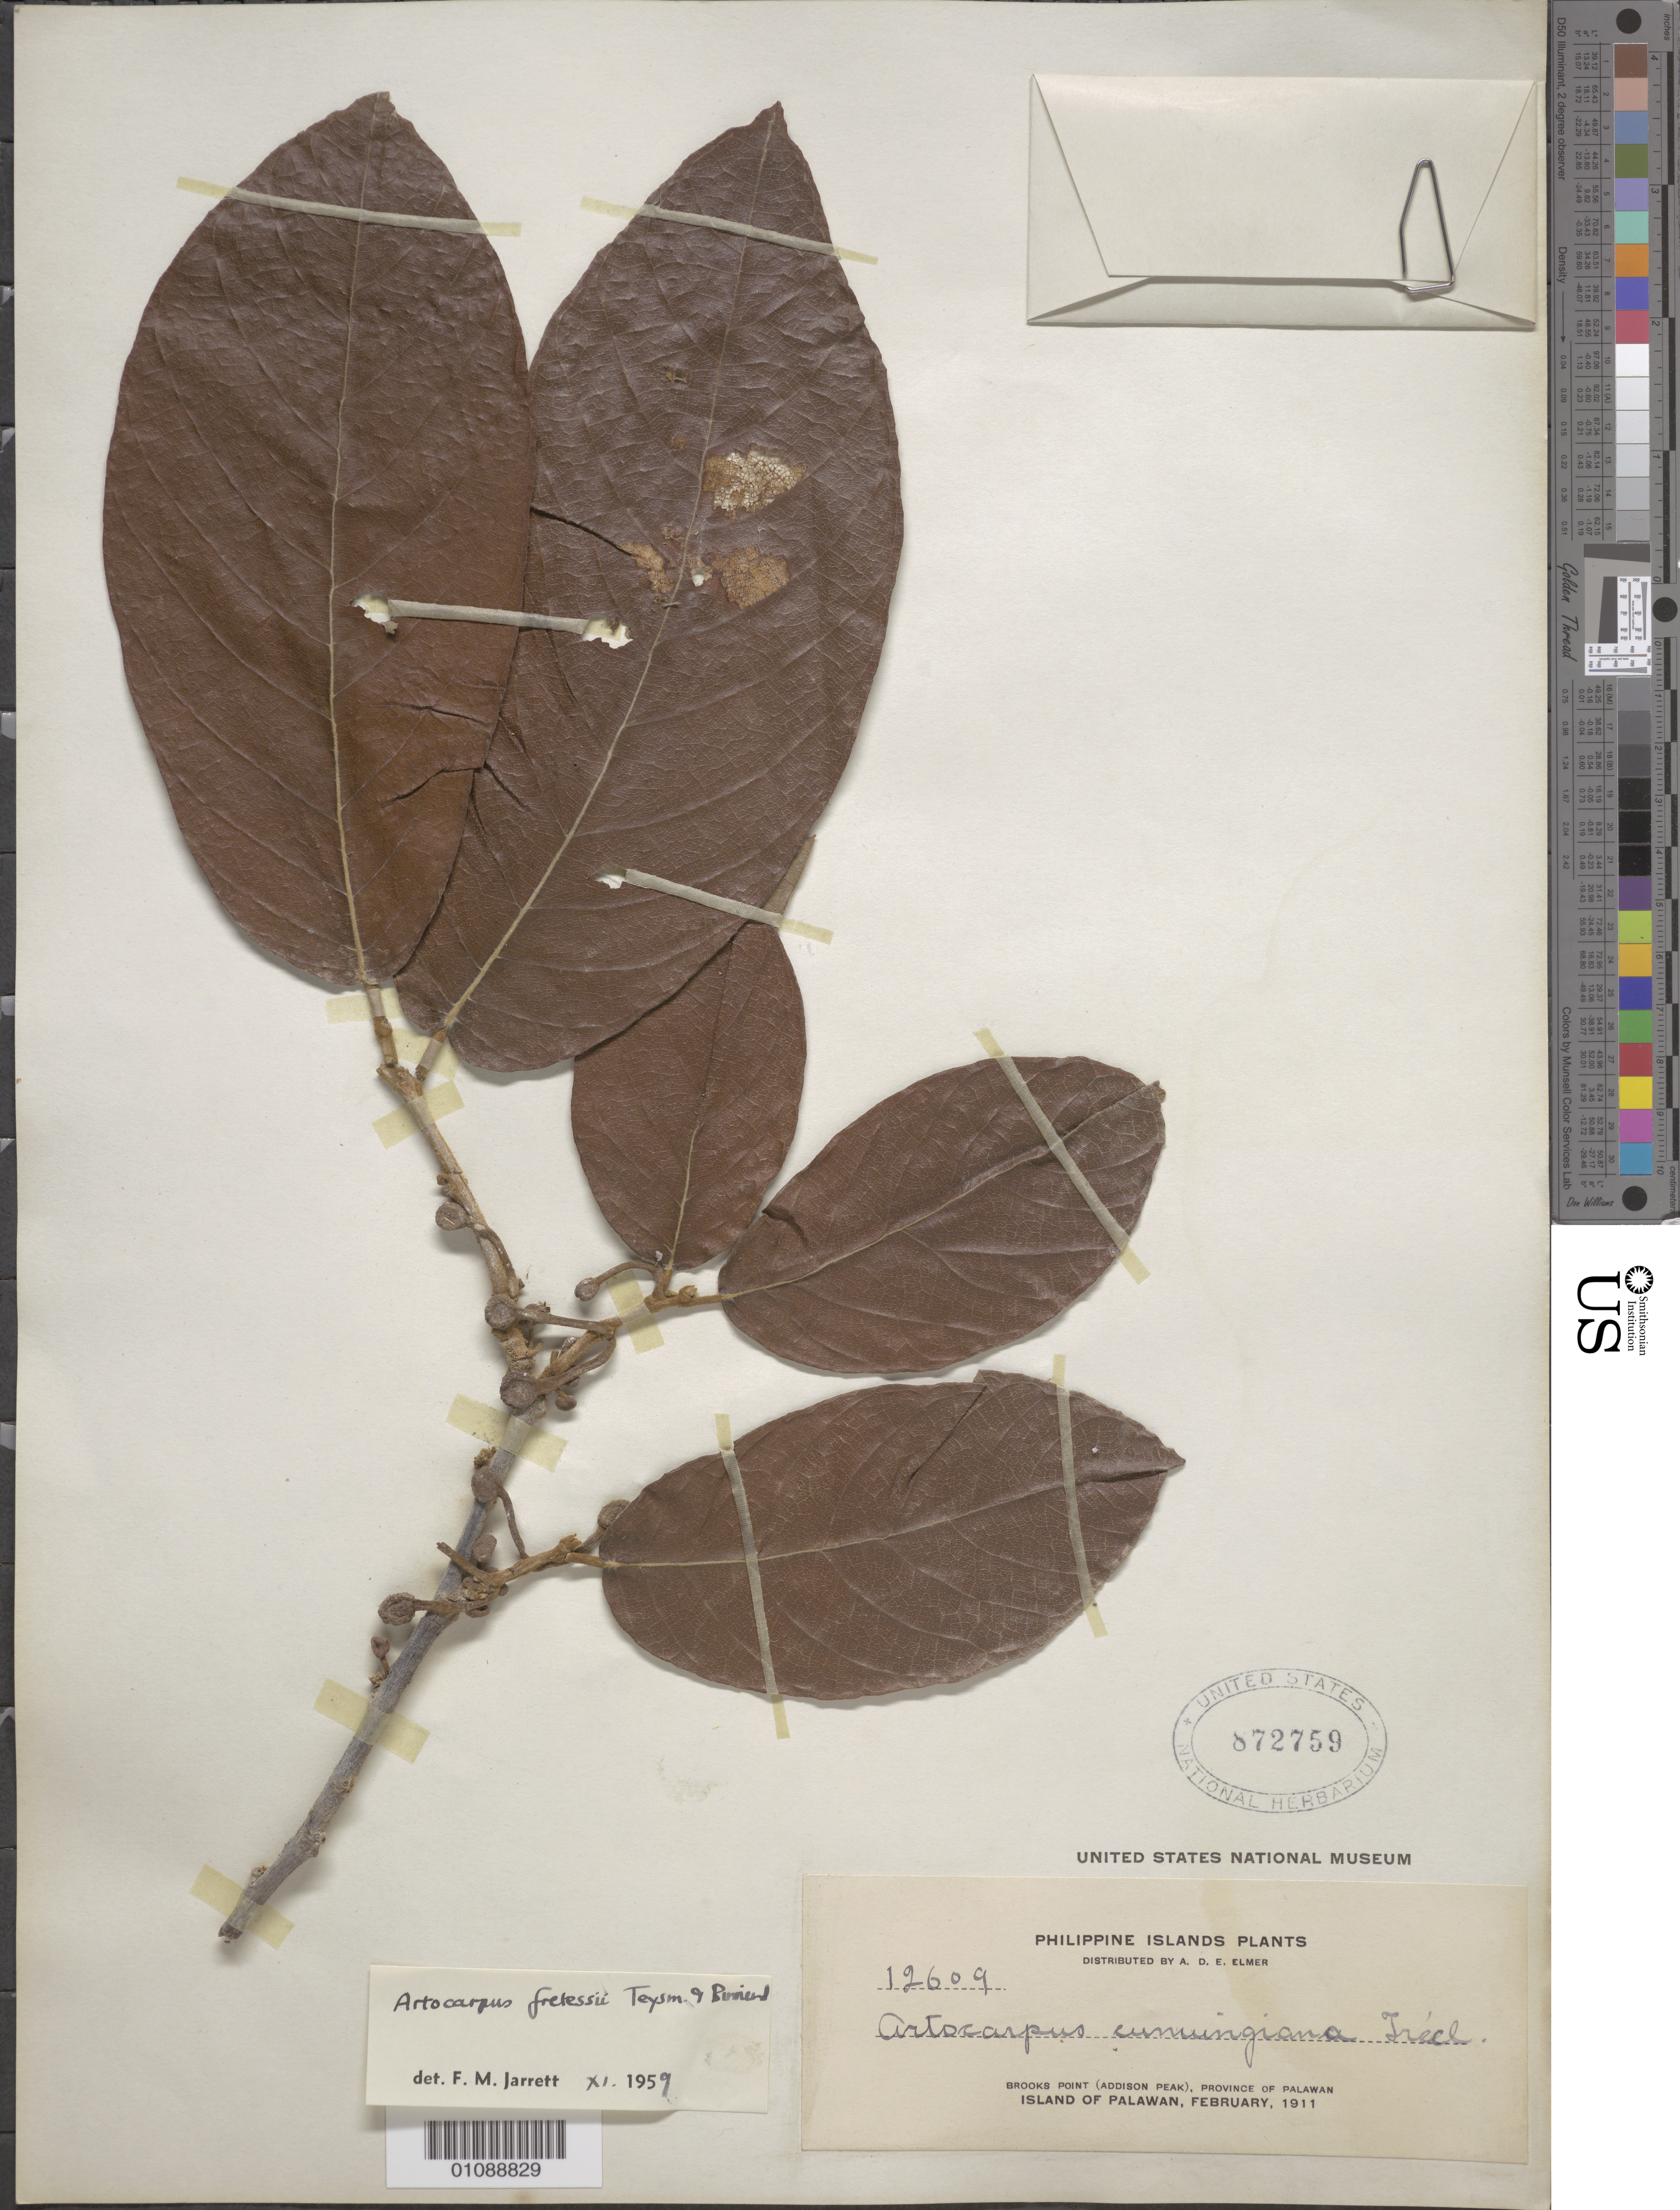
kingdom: Plantae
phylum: Tracheophyta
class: Magnoliopsida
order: Rosales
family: Moraceae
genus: Artocarpus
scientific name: Artocarpus fretessii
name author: Teijsm. & Binn. ex Hassk.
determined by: Jarrett, Frances M.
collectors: A. D. E. Elmer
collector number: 12609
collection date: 1911-02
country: Philippines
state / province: Mimaropa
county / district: Palawan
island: Palawan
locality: Brooks Point, Addison Peak.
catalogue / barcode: US 872759